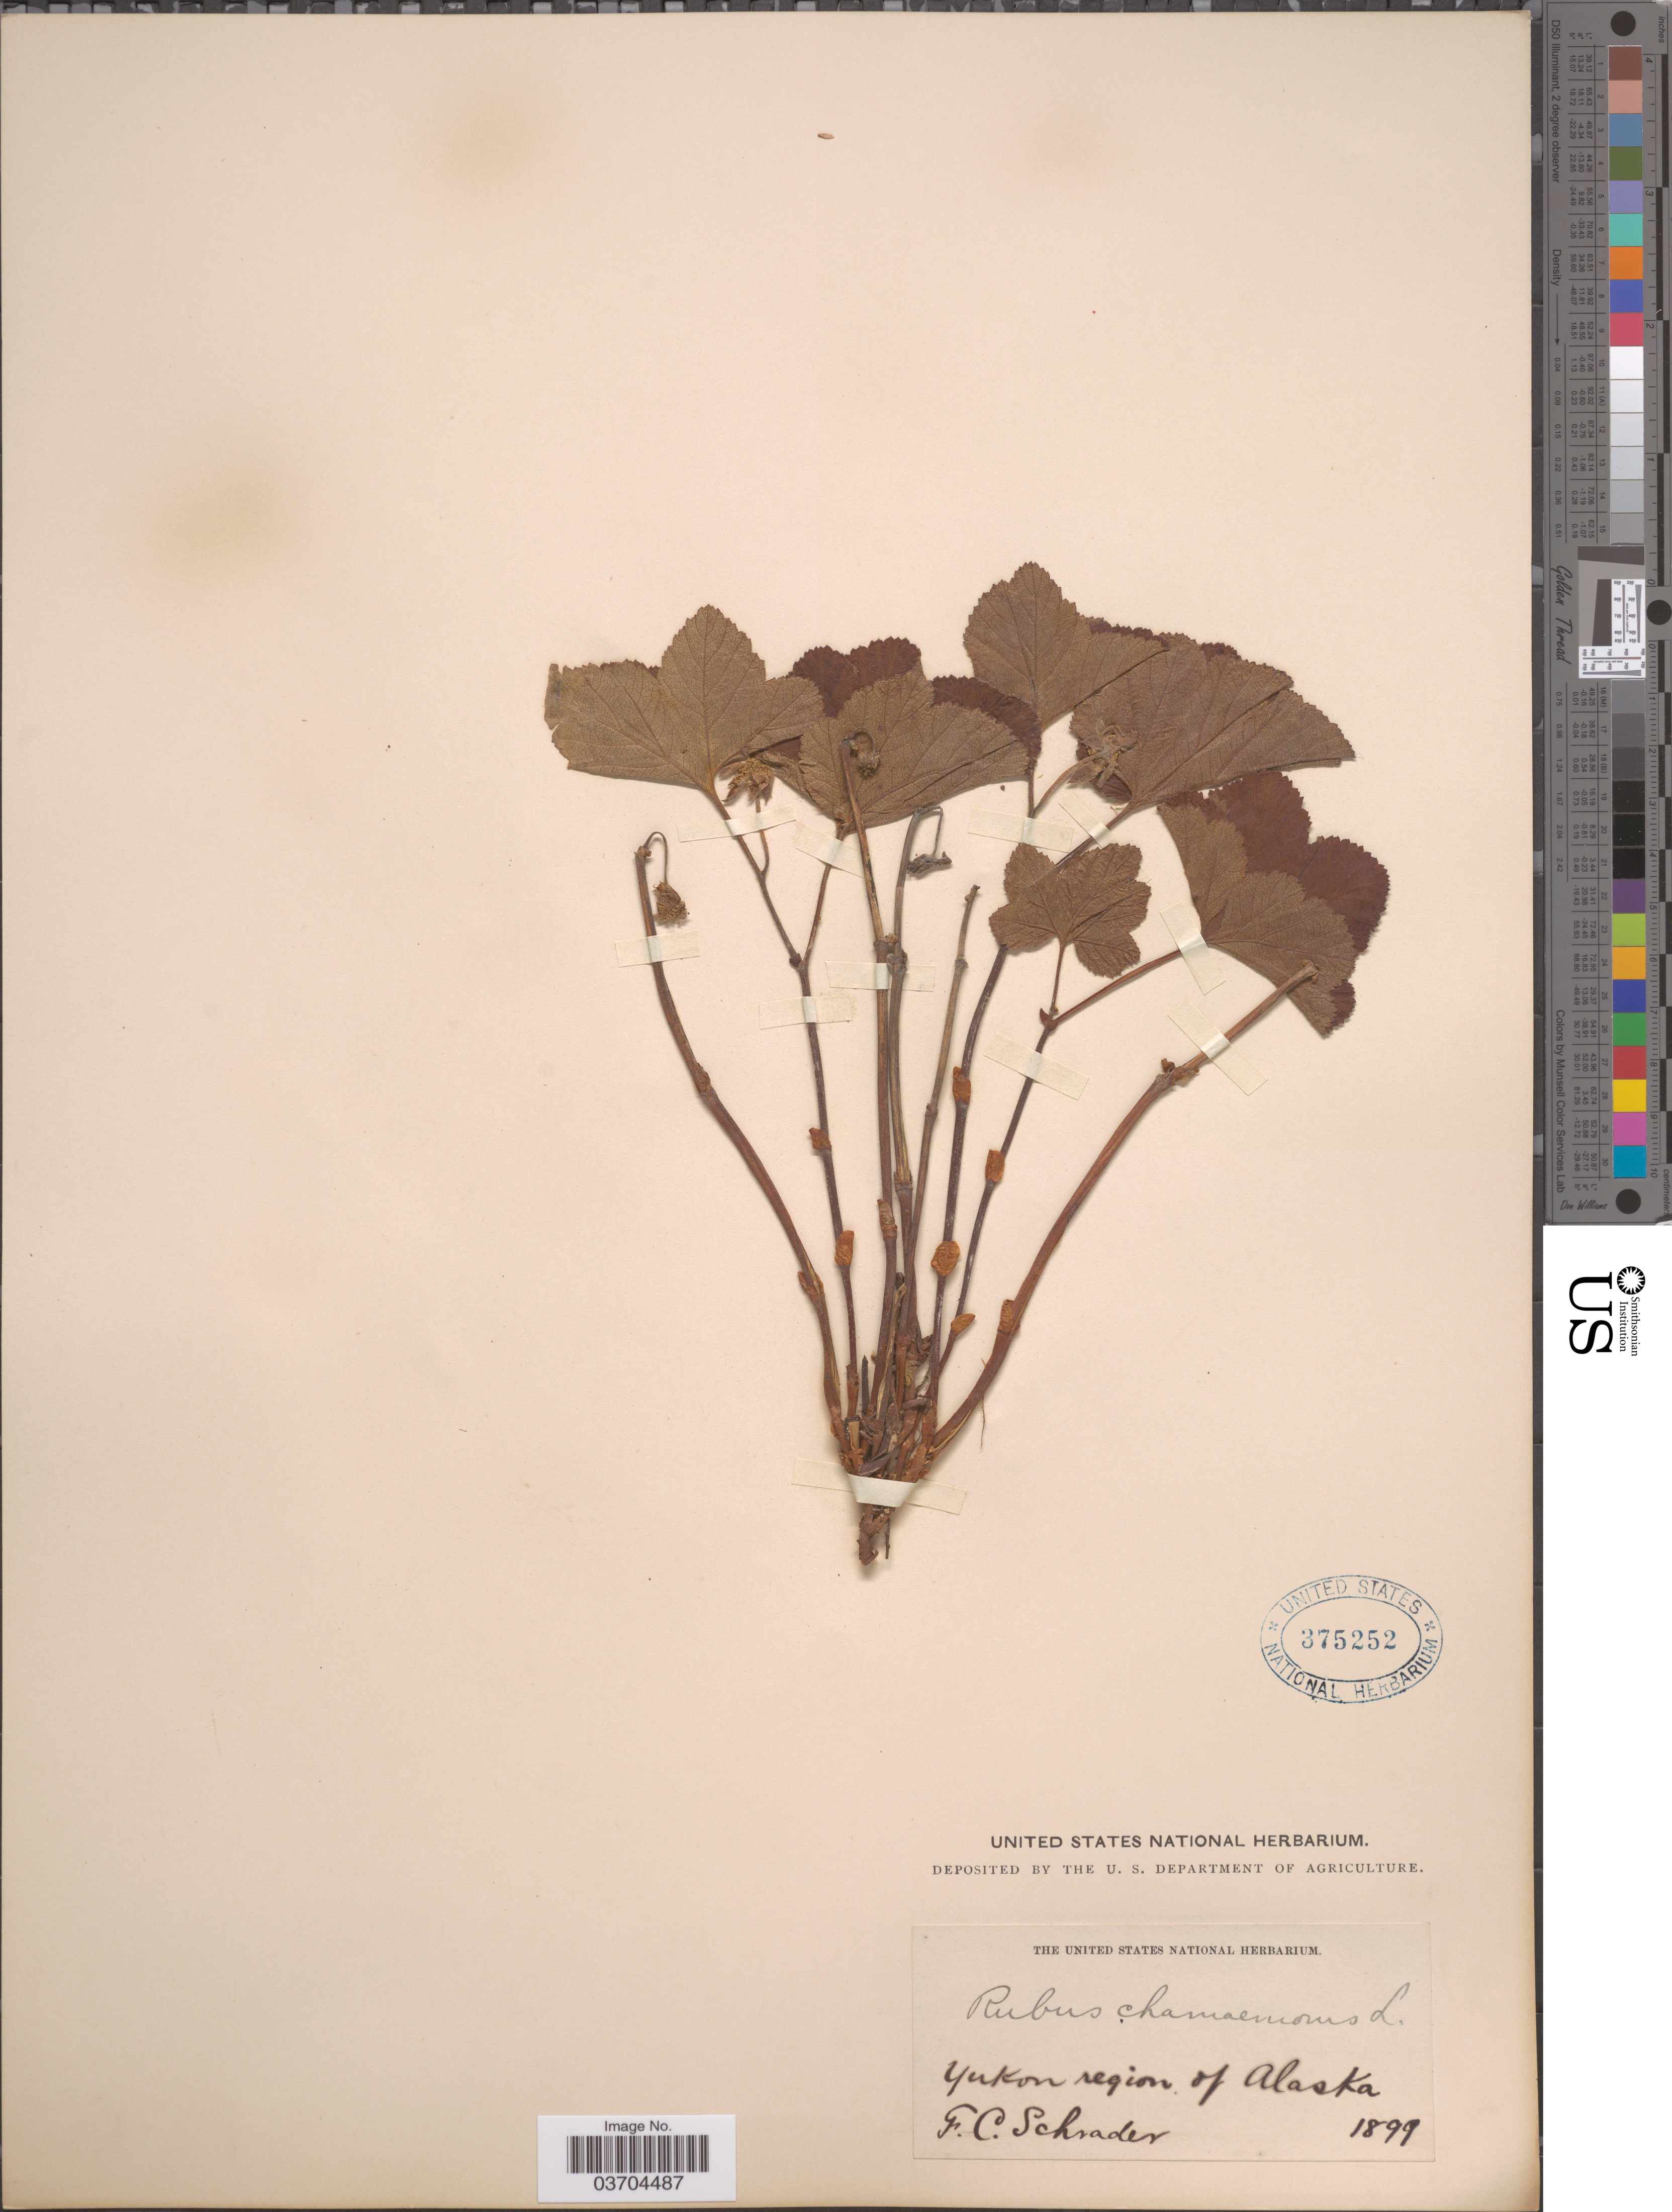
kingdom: Plantae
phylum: Tracheophyta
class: Magnoliopsida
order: Rosales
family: Rosaceae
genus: Rubus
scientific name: Rubus chamaemorus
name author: L.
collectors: F. C. Schrader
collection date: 1899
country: United States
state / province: Alaska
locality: Yukon region of Alaska.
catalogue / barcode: US 375252